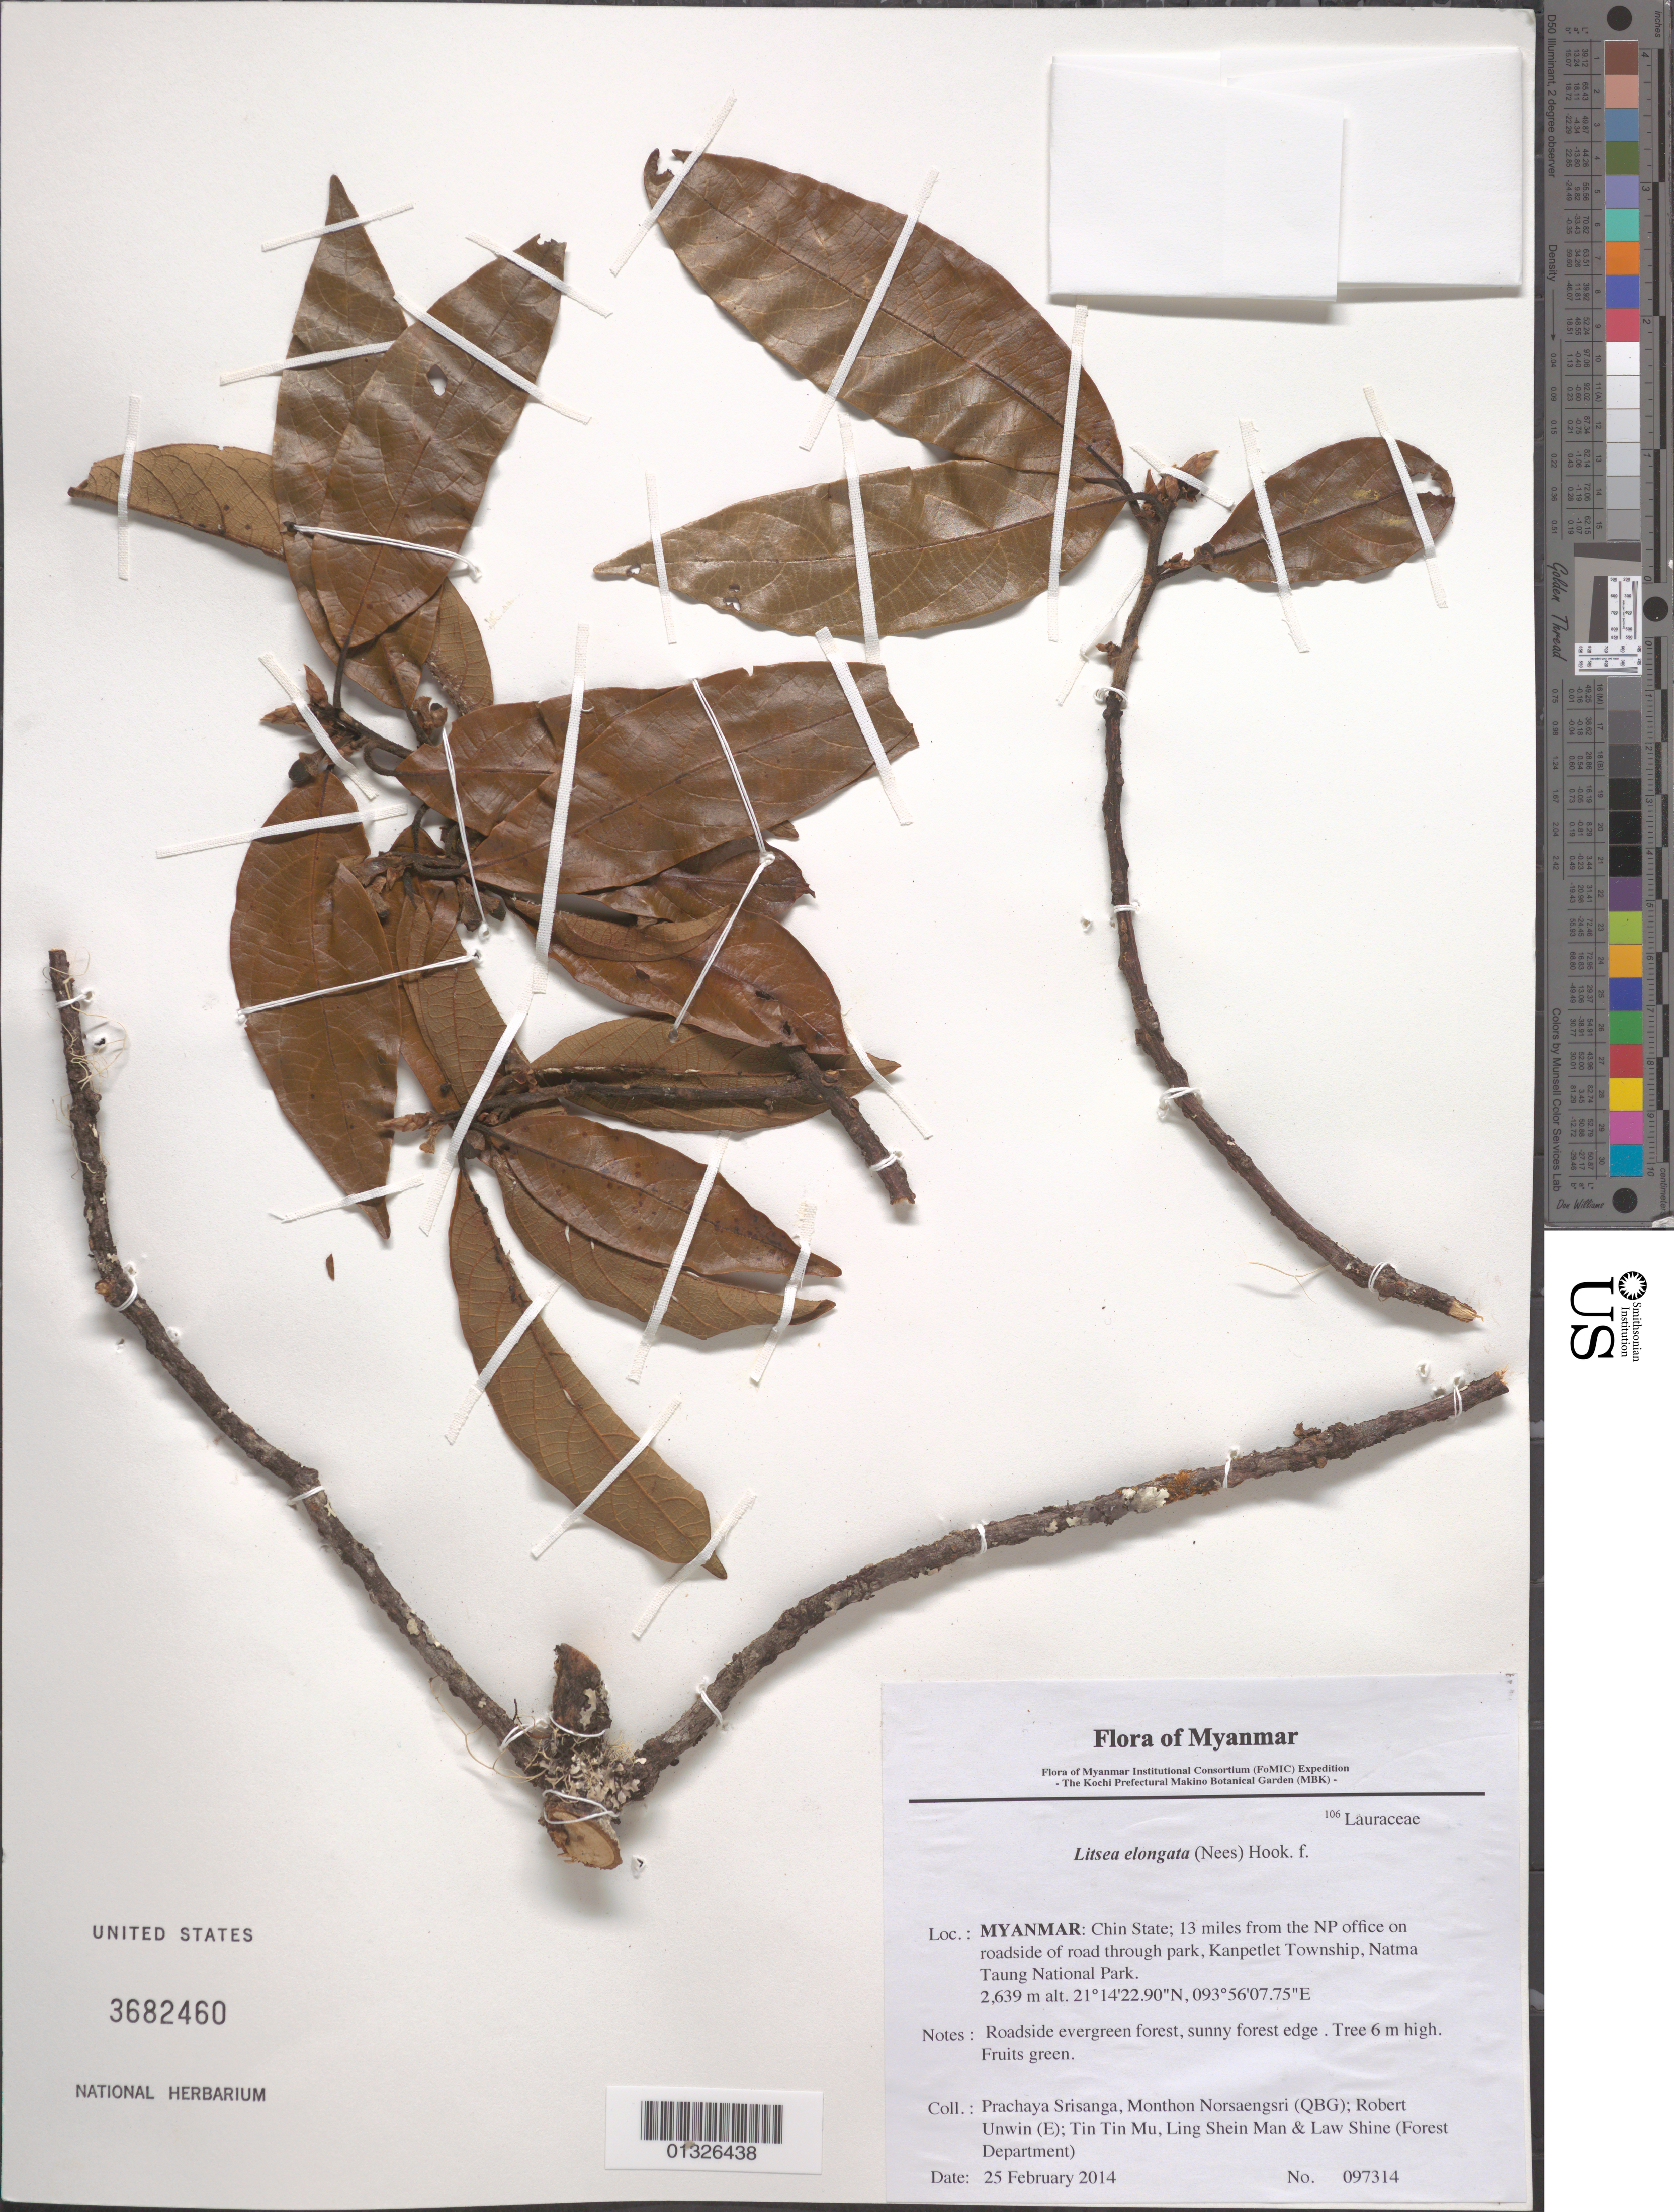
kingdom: Plantae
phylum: Tracheophyta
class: Magnoliopsida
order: Laurales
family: Lauraceae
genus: Litsea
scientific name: Litsea elongata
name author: (Nees) Hook. f.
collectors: P. Srisanga, M. Norsaengsri, R. Unwin, Tin Tin Mu, Ling Shein Man & L. Shine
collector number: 97314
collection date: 2014-02-25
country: Myanmar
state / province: Chin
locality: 13 miles from the NP office on roadside of road through park, Kanpetlet Township, Natma Taung National Park.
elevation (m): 2639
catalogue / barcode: US 3682460